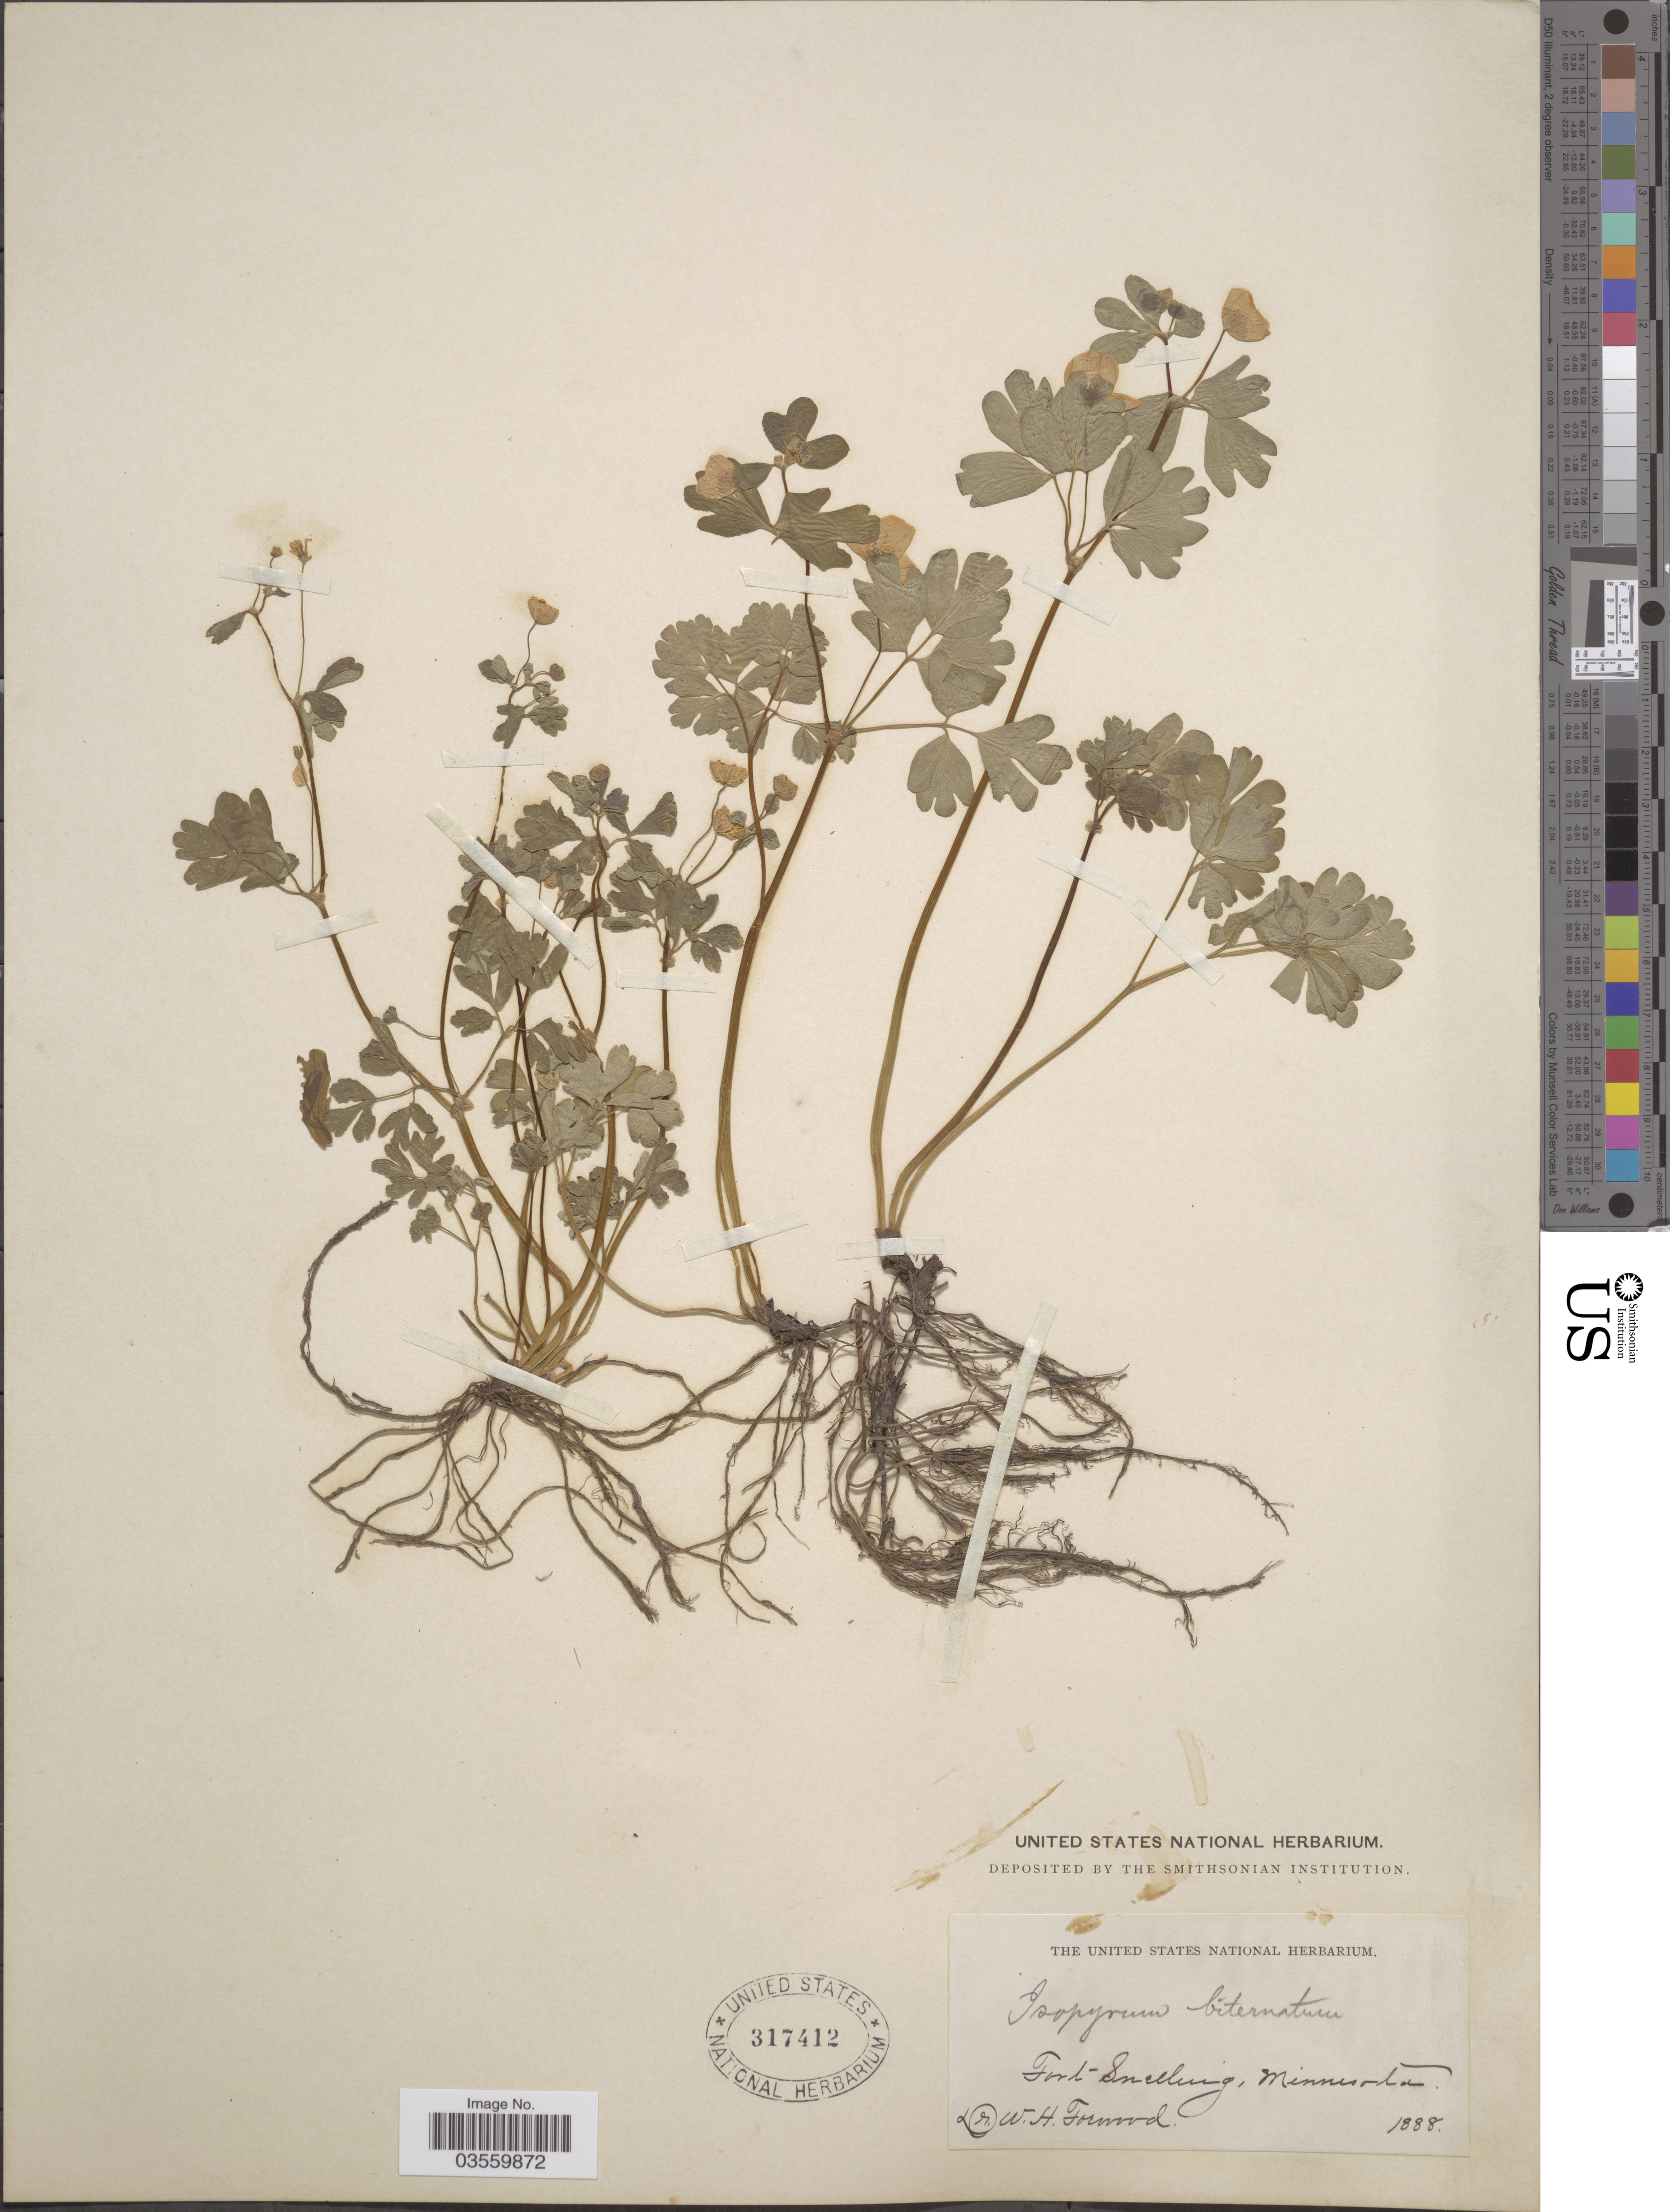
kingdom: Plantae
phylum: Tracheophyta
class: Magnoliopsida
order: Ranunculales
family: Ranunculaceae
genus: Enemion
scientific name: Enemion biternatum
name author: (Torr. & A. Gray) Raf.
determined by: Strong, Mark T., (BOT), Smithsonian Institution - National Museum of Natural History (UNITED STATES)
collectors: W. Forwood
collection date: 1888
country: United States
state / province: Minnesota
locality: Fort Snelling.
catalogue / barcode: US 317412